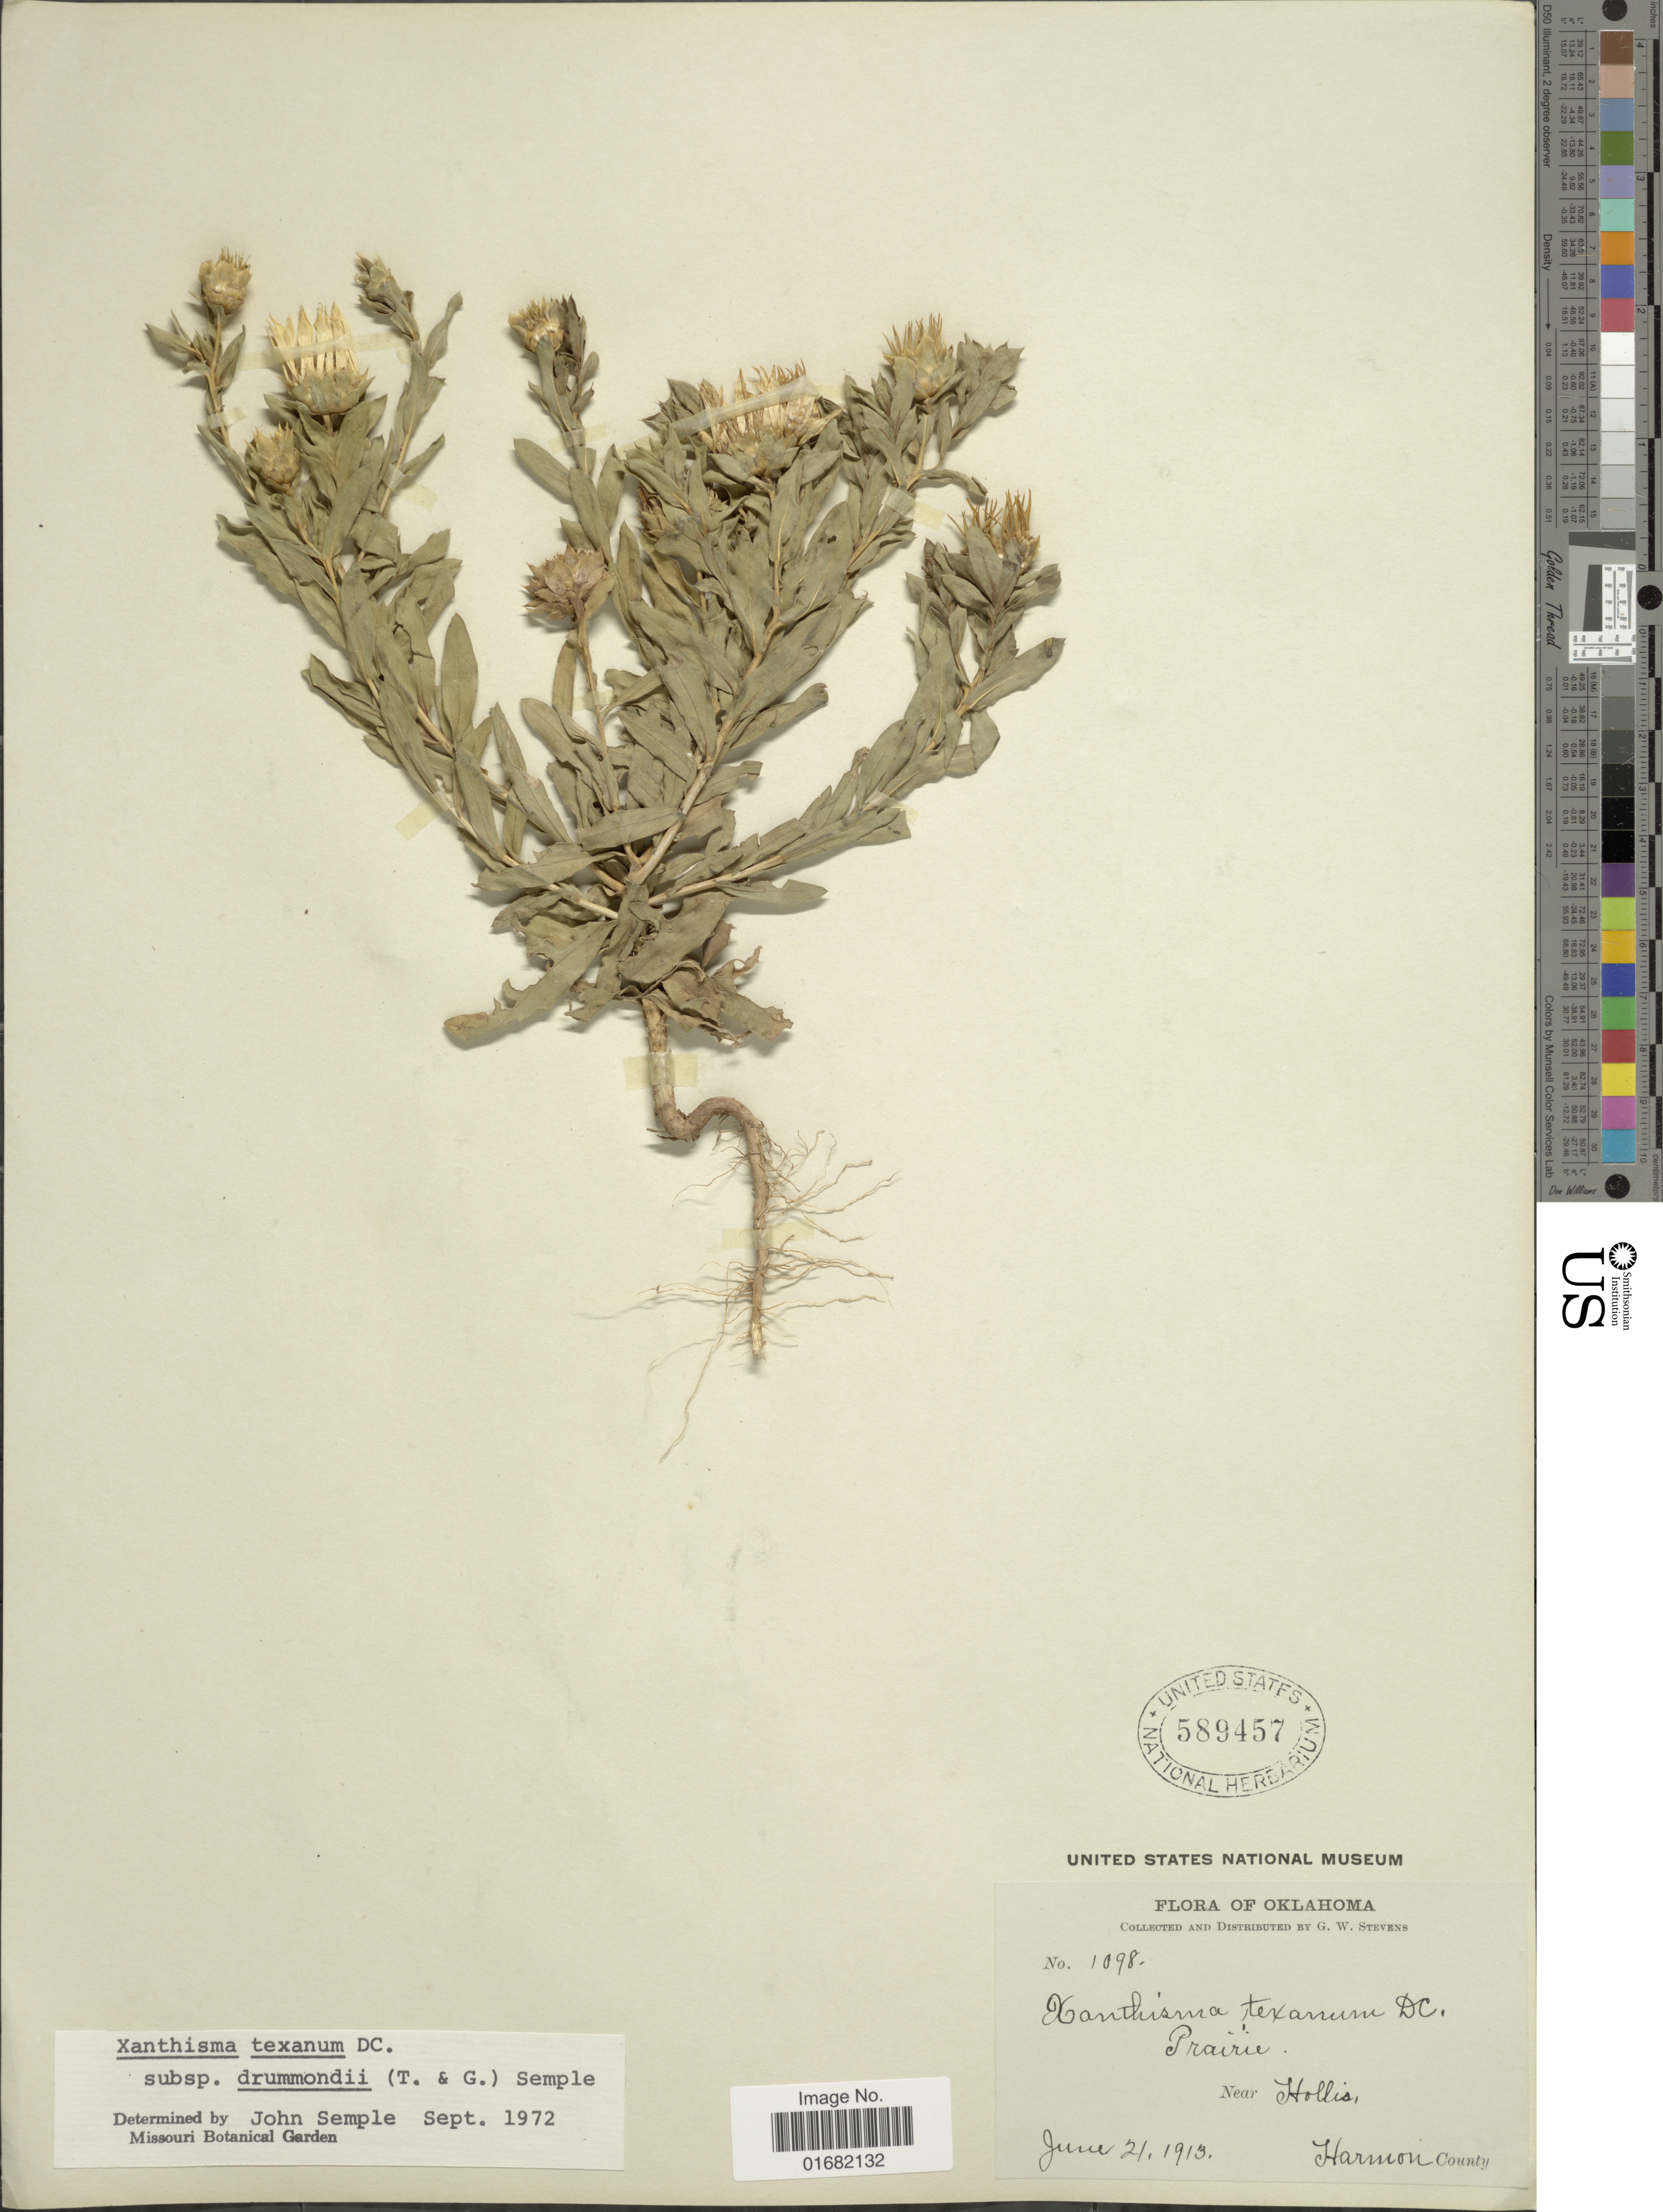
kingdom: Plantae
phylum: Tracheophyta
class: Magnoliopsida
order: Asterales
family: Asteraceae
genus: Xanthisma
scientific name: Xanthisma texanum subsp. drummondii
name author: (Torr. & A. Gray) Semple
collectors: G. W. Stevens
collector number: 1098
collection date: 1913-06-21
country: United States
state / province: Oklahoma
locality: Near Hollis, Harmon County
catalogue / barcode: US 589457